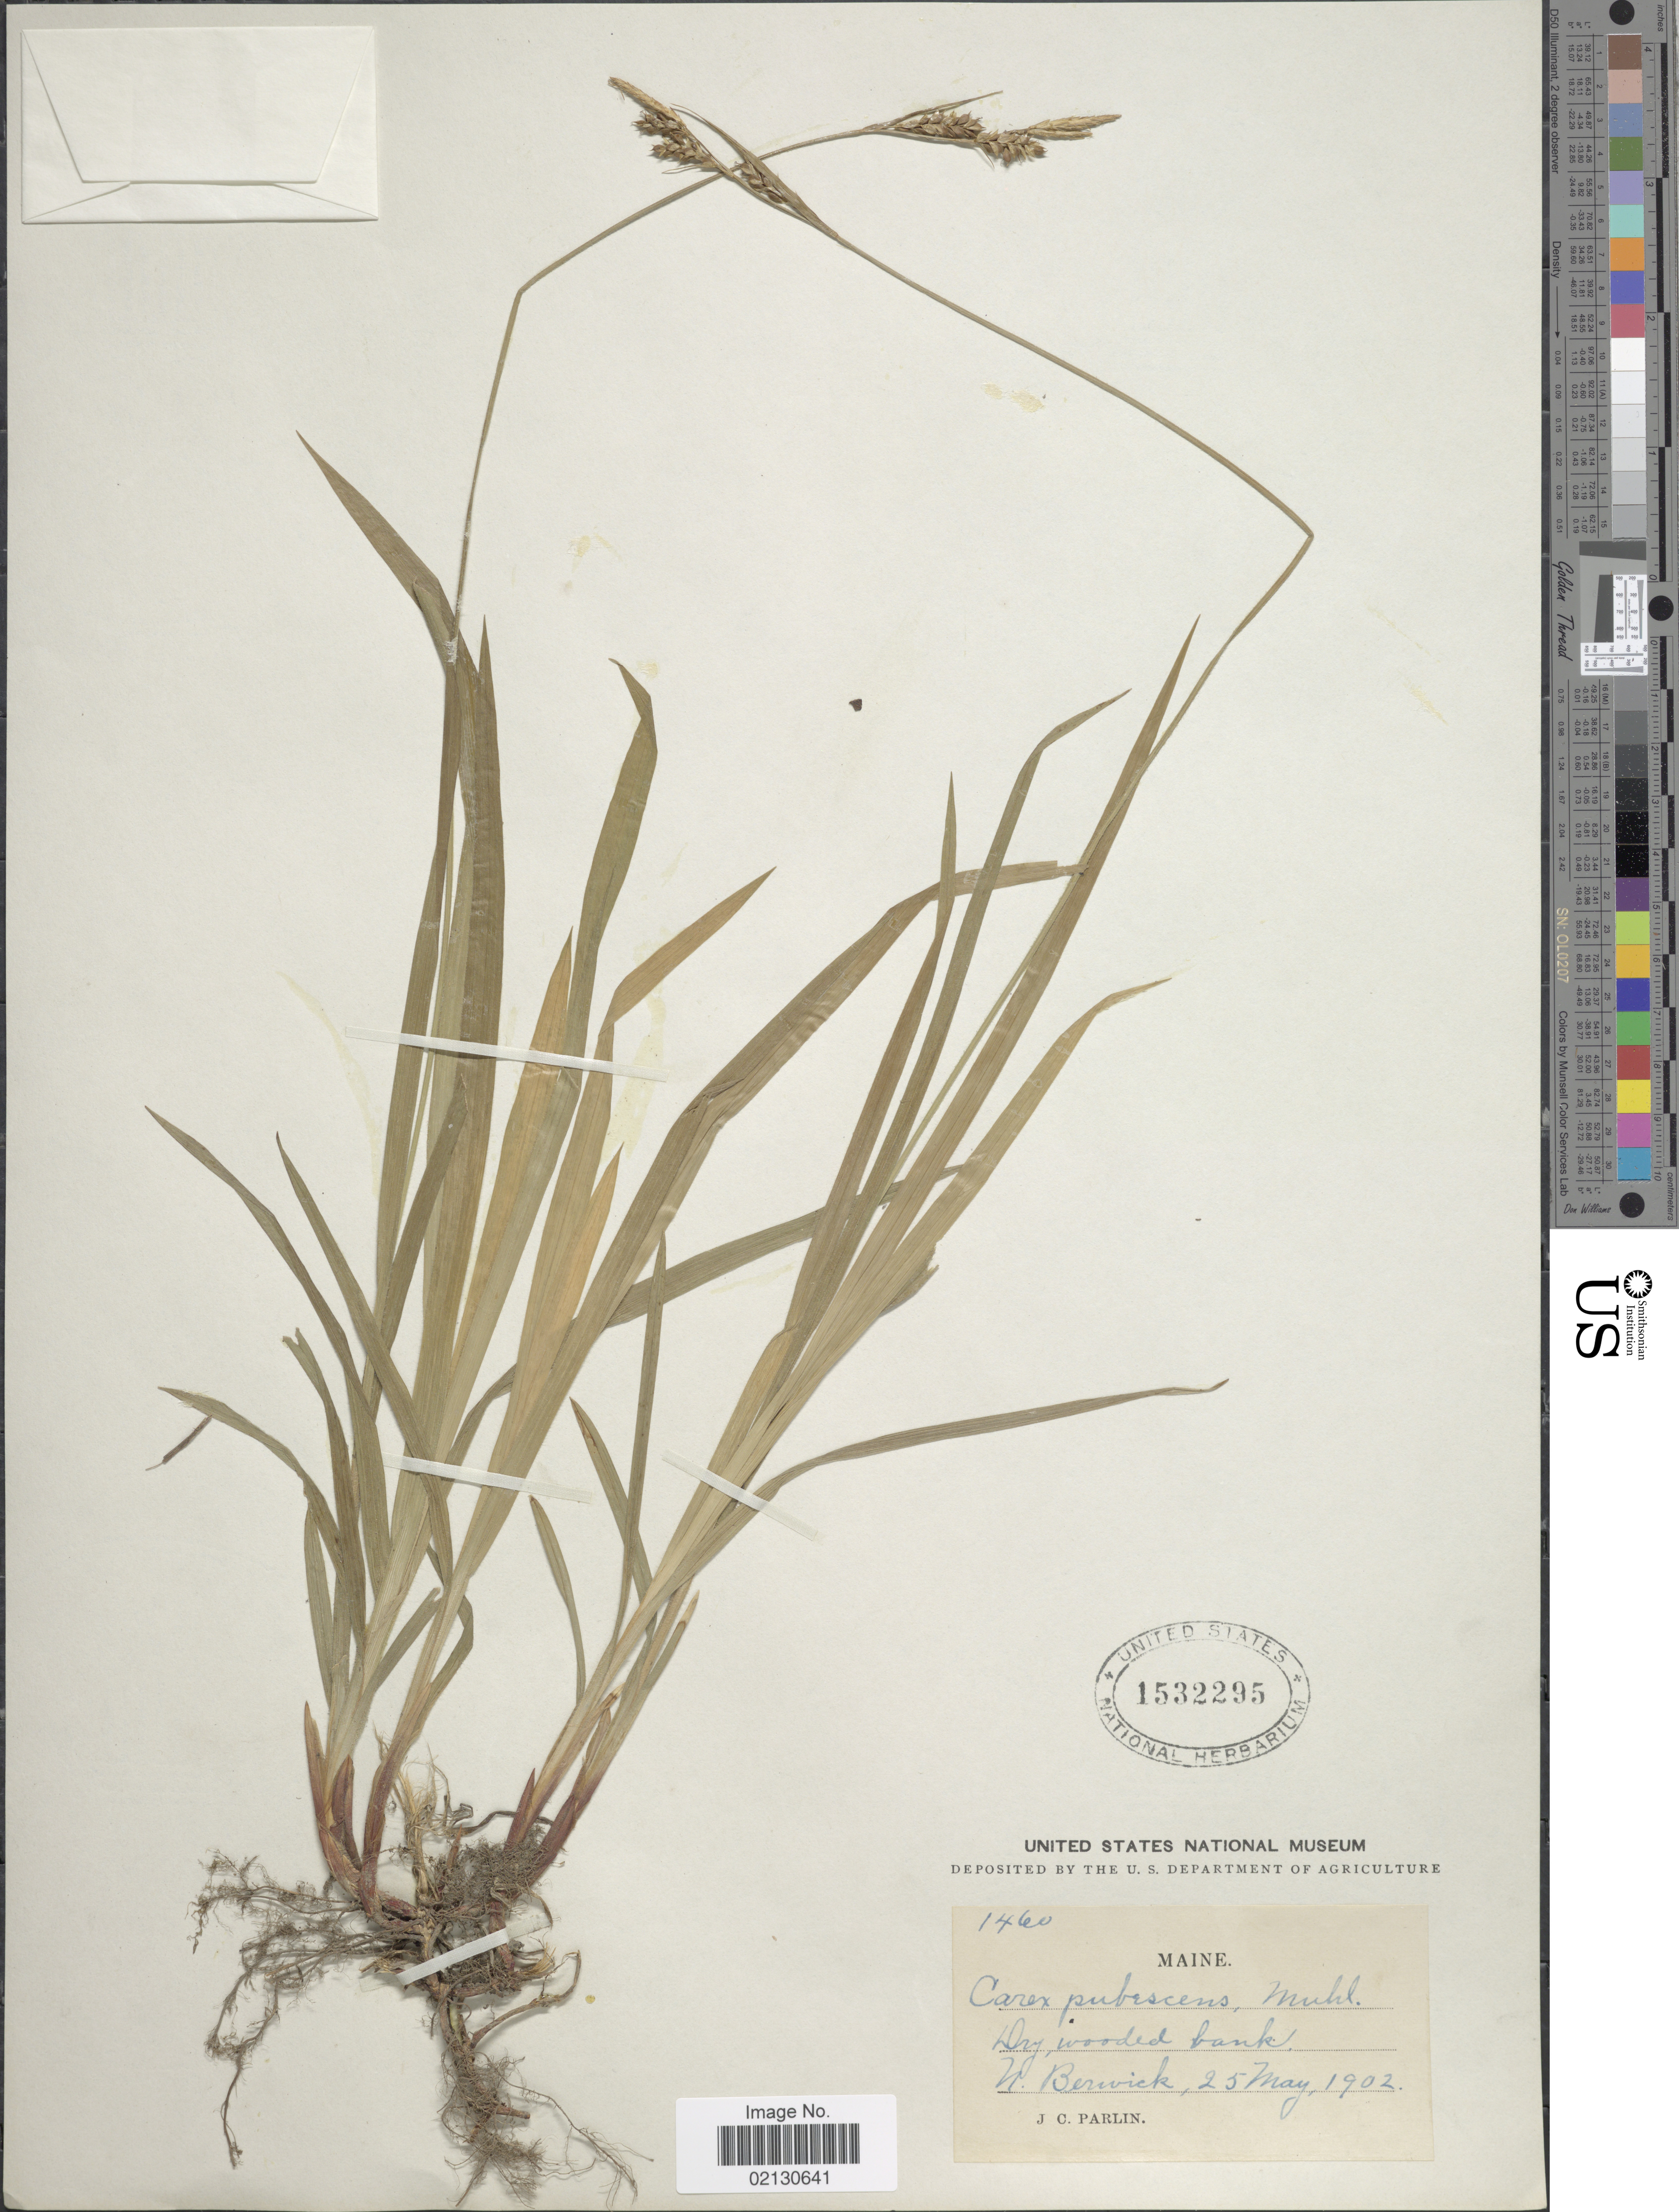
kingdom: Plantae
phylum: Tracheophyta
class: Liliopsida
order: Poales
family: Cyperaceae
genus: Carex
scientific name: Carex hirtifolia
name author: Mack.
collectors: J. Parlin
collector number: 1460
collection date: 1902-05-25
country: United States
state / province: Maine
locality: N. Berwick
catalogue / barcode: US 1532295